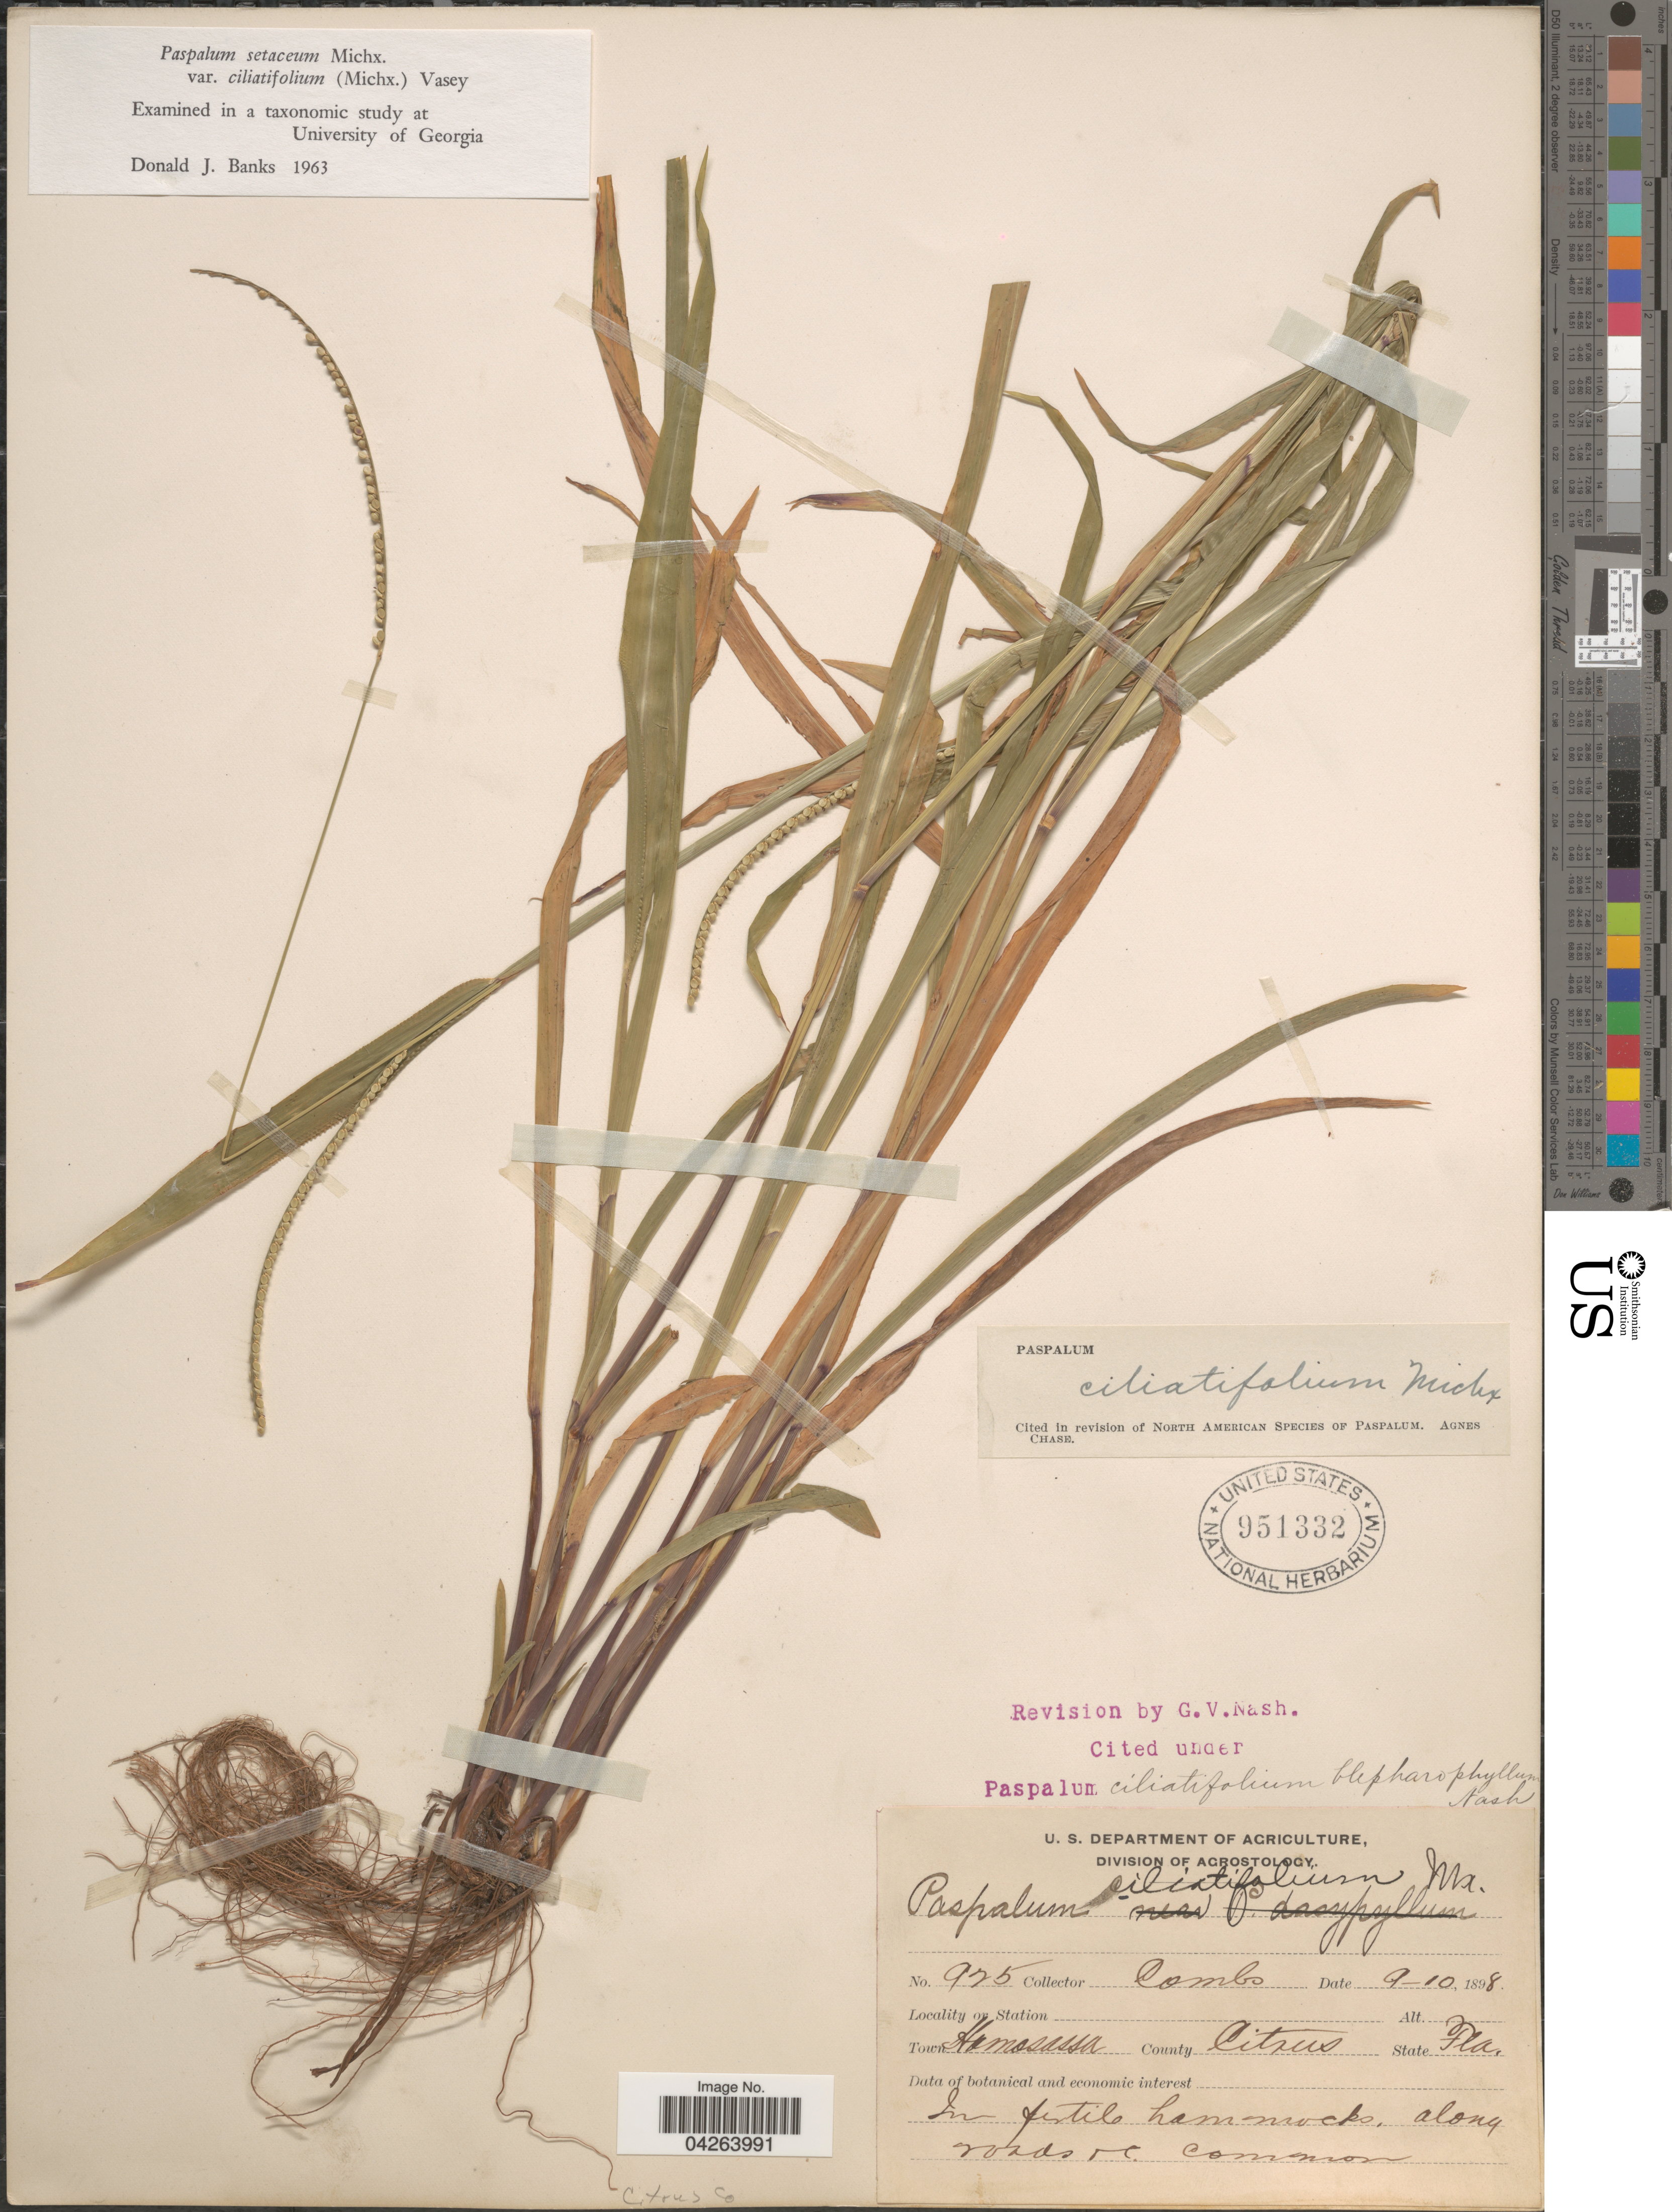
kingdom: Plantae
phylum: Tracheophyta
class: Liliopsida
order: Poales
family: Poaceae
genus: Paspalum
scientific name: Paspalum setaceum var. ciliatifolium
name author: (Michx.) Vasey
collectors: -. Combs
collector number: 925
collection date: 1898-09-10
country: United States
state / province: Florida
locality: Town Homosassa. County Citrus.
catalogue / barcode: US 951332